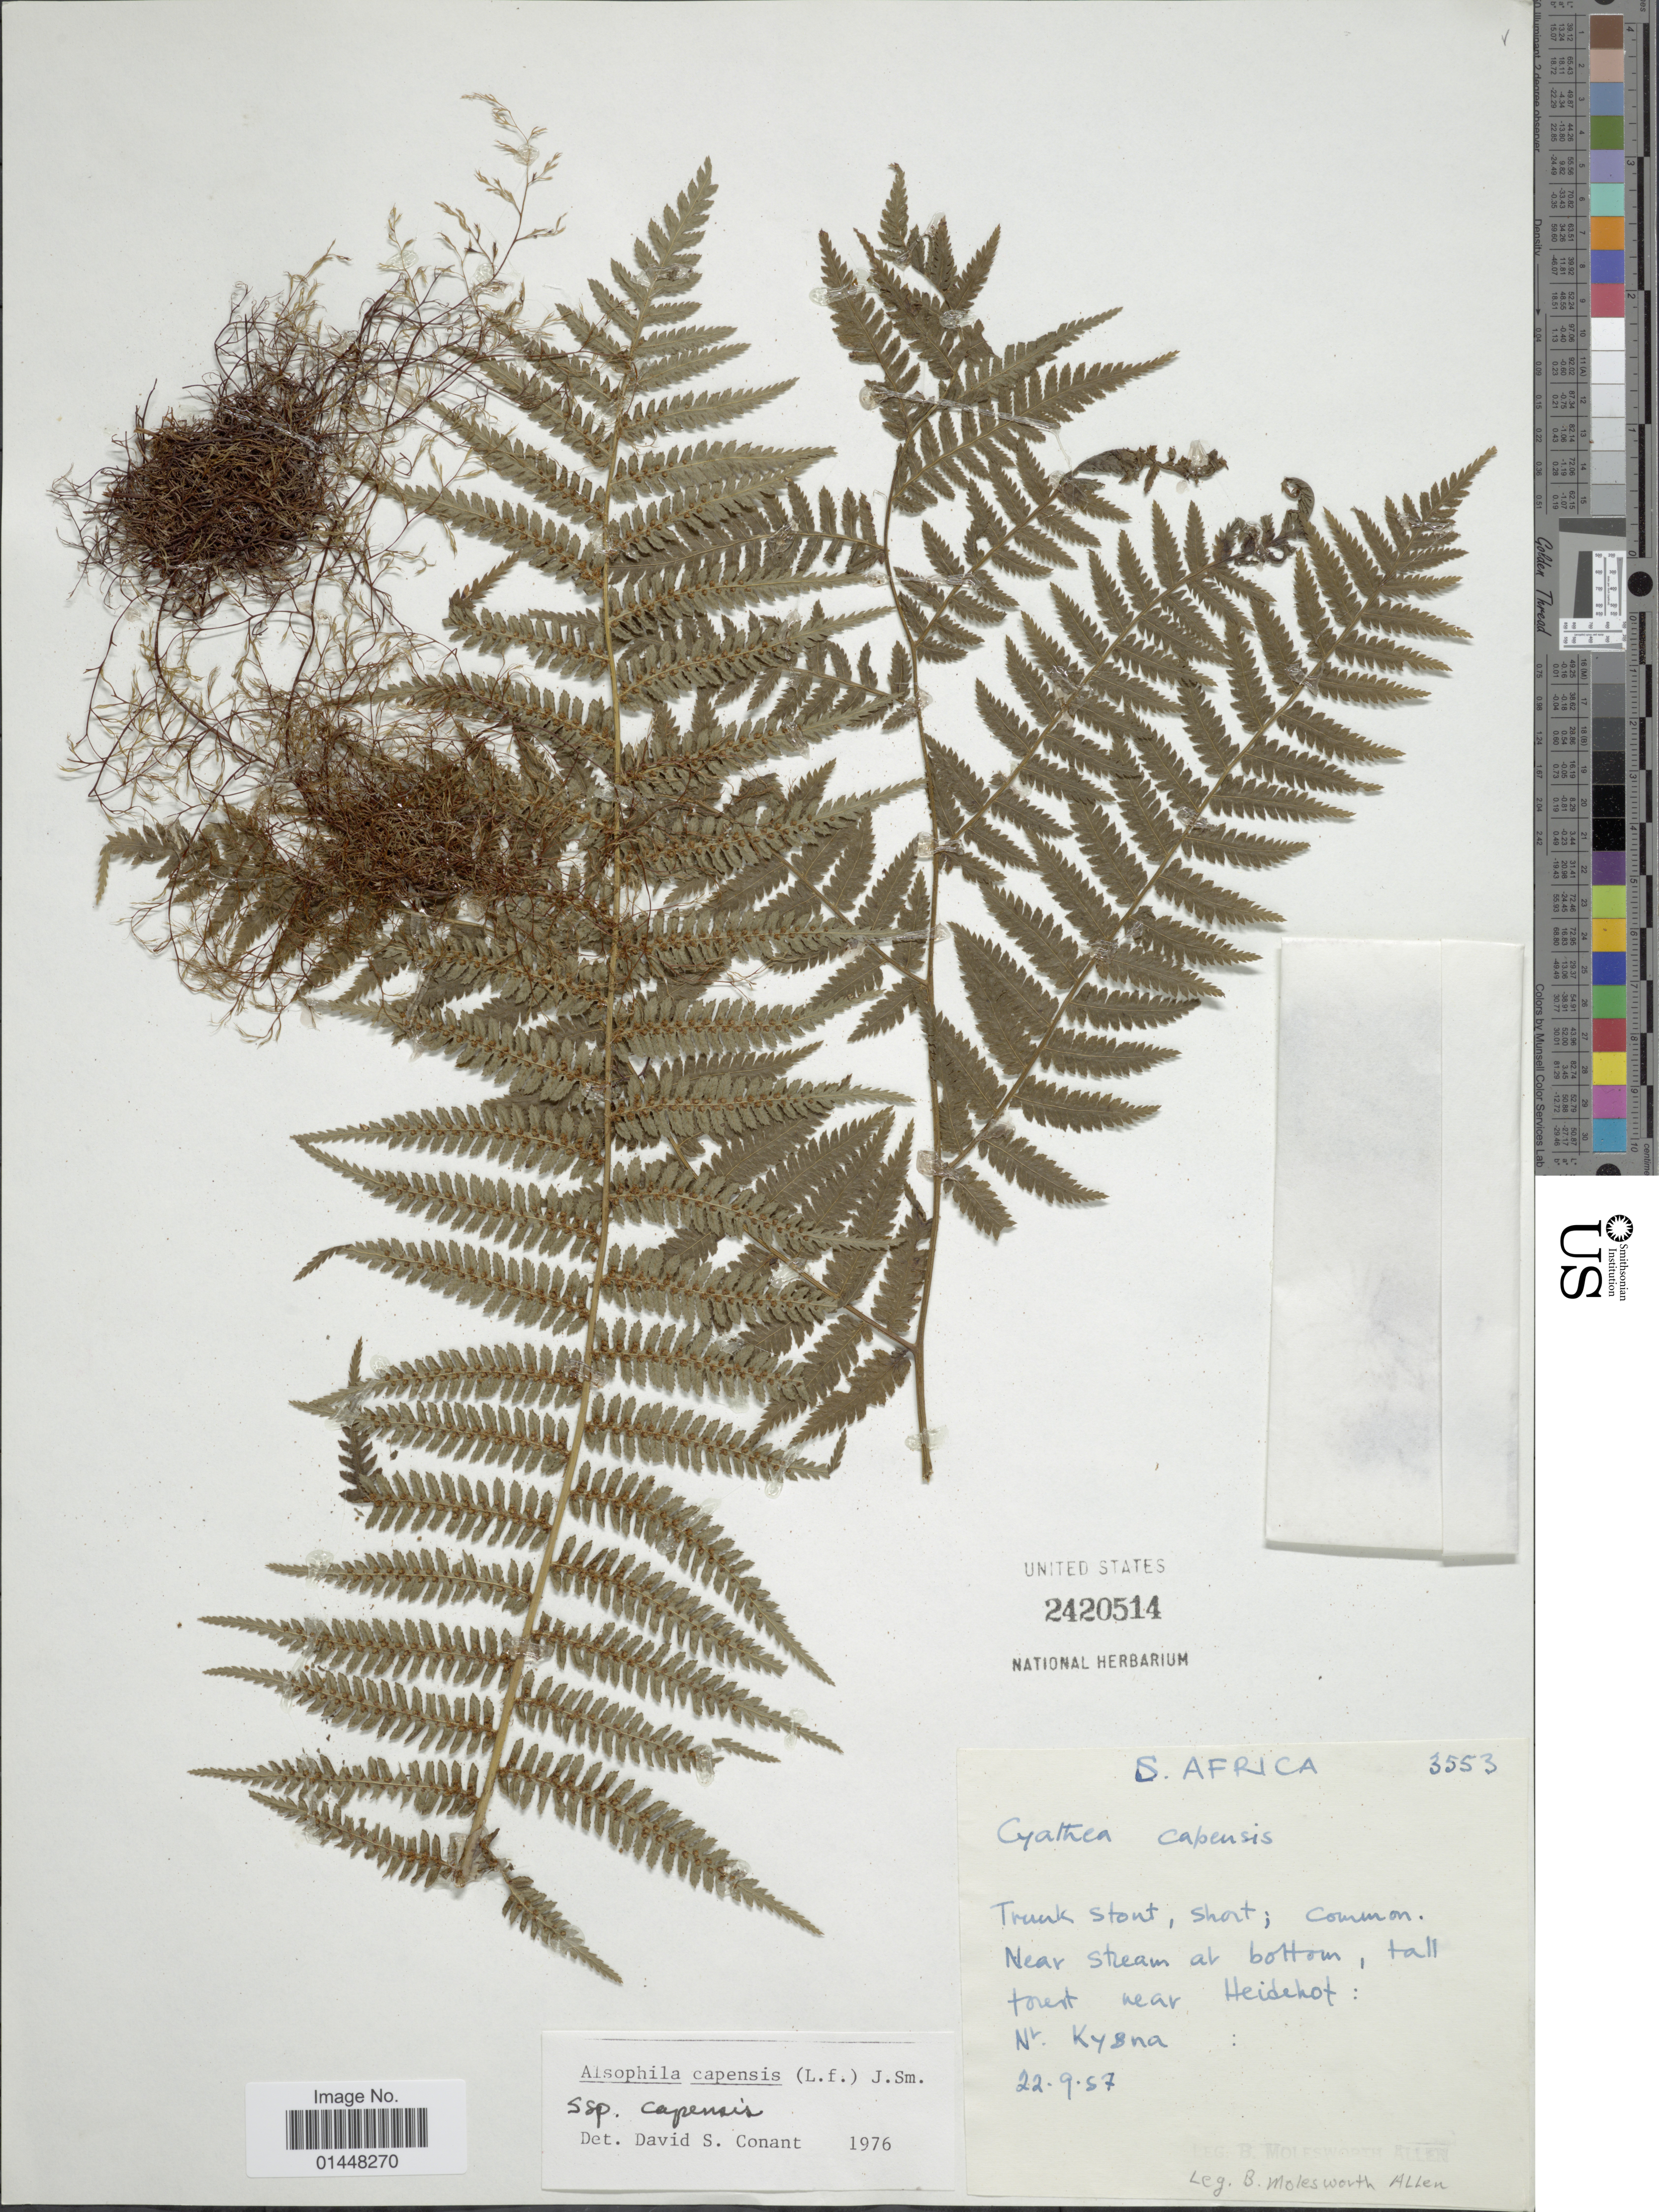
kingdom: Plantae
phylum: Tracheophyta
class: Polypodiopsida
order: Cyatheales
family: Cyatheaceae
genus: Gymnosphaera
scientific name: Gymnosphaera capensis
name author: (L. f.)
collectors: B. E. G. Molesworth-Allen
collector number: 3553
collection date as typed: Transcribed d/m/y: 22/9/57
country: South Africa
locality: Near stream at bottom, tall forest near Heidekot: Nr. Kysna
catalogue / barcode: US 2420514